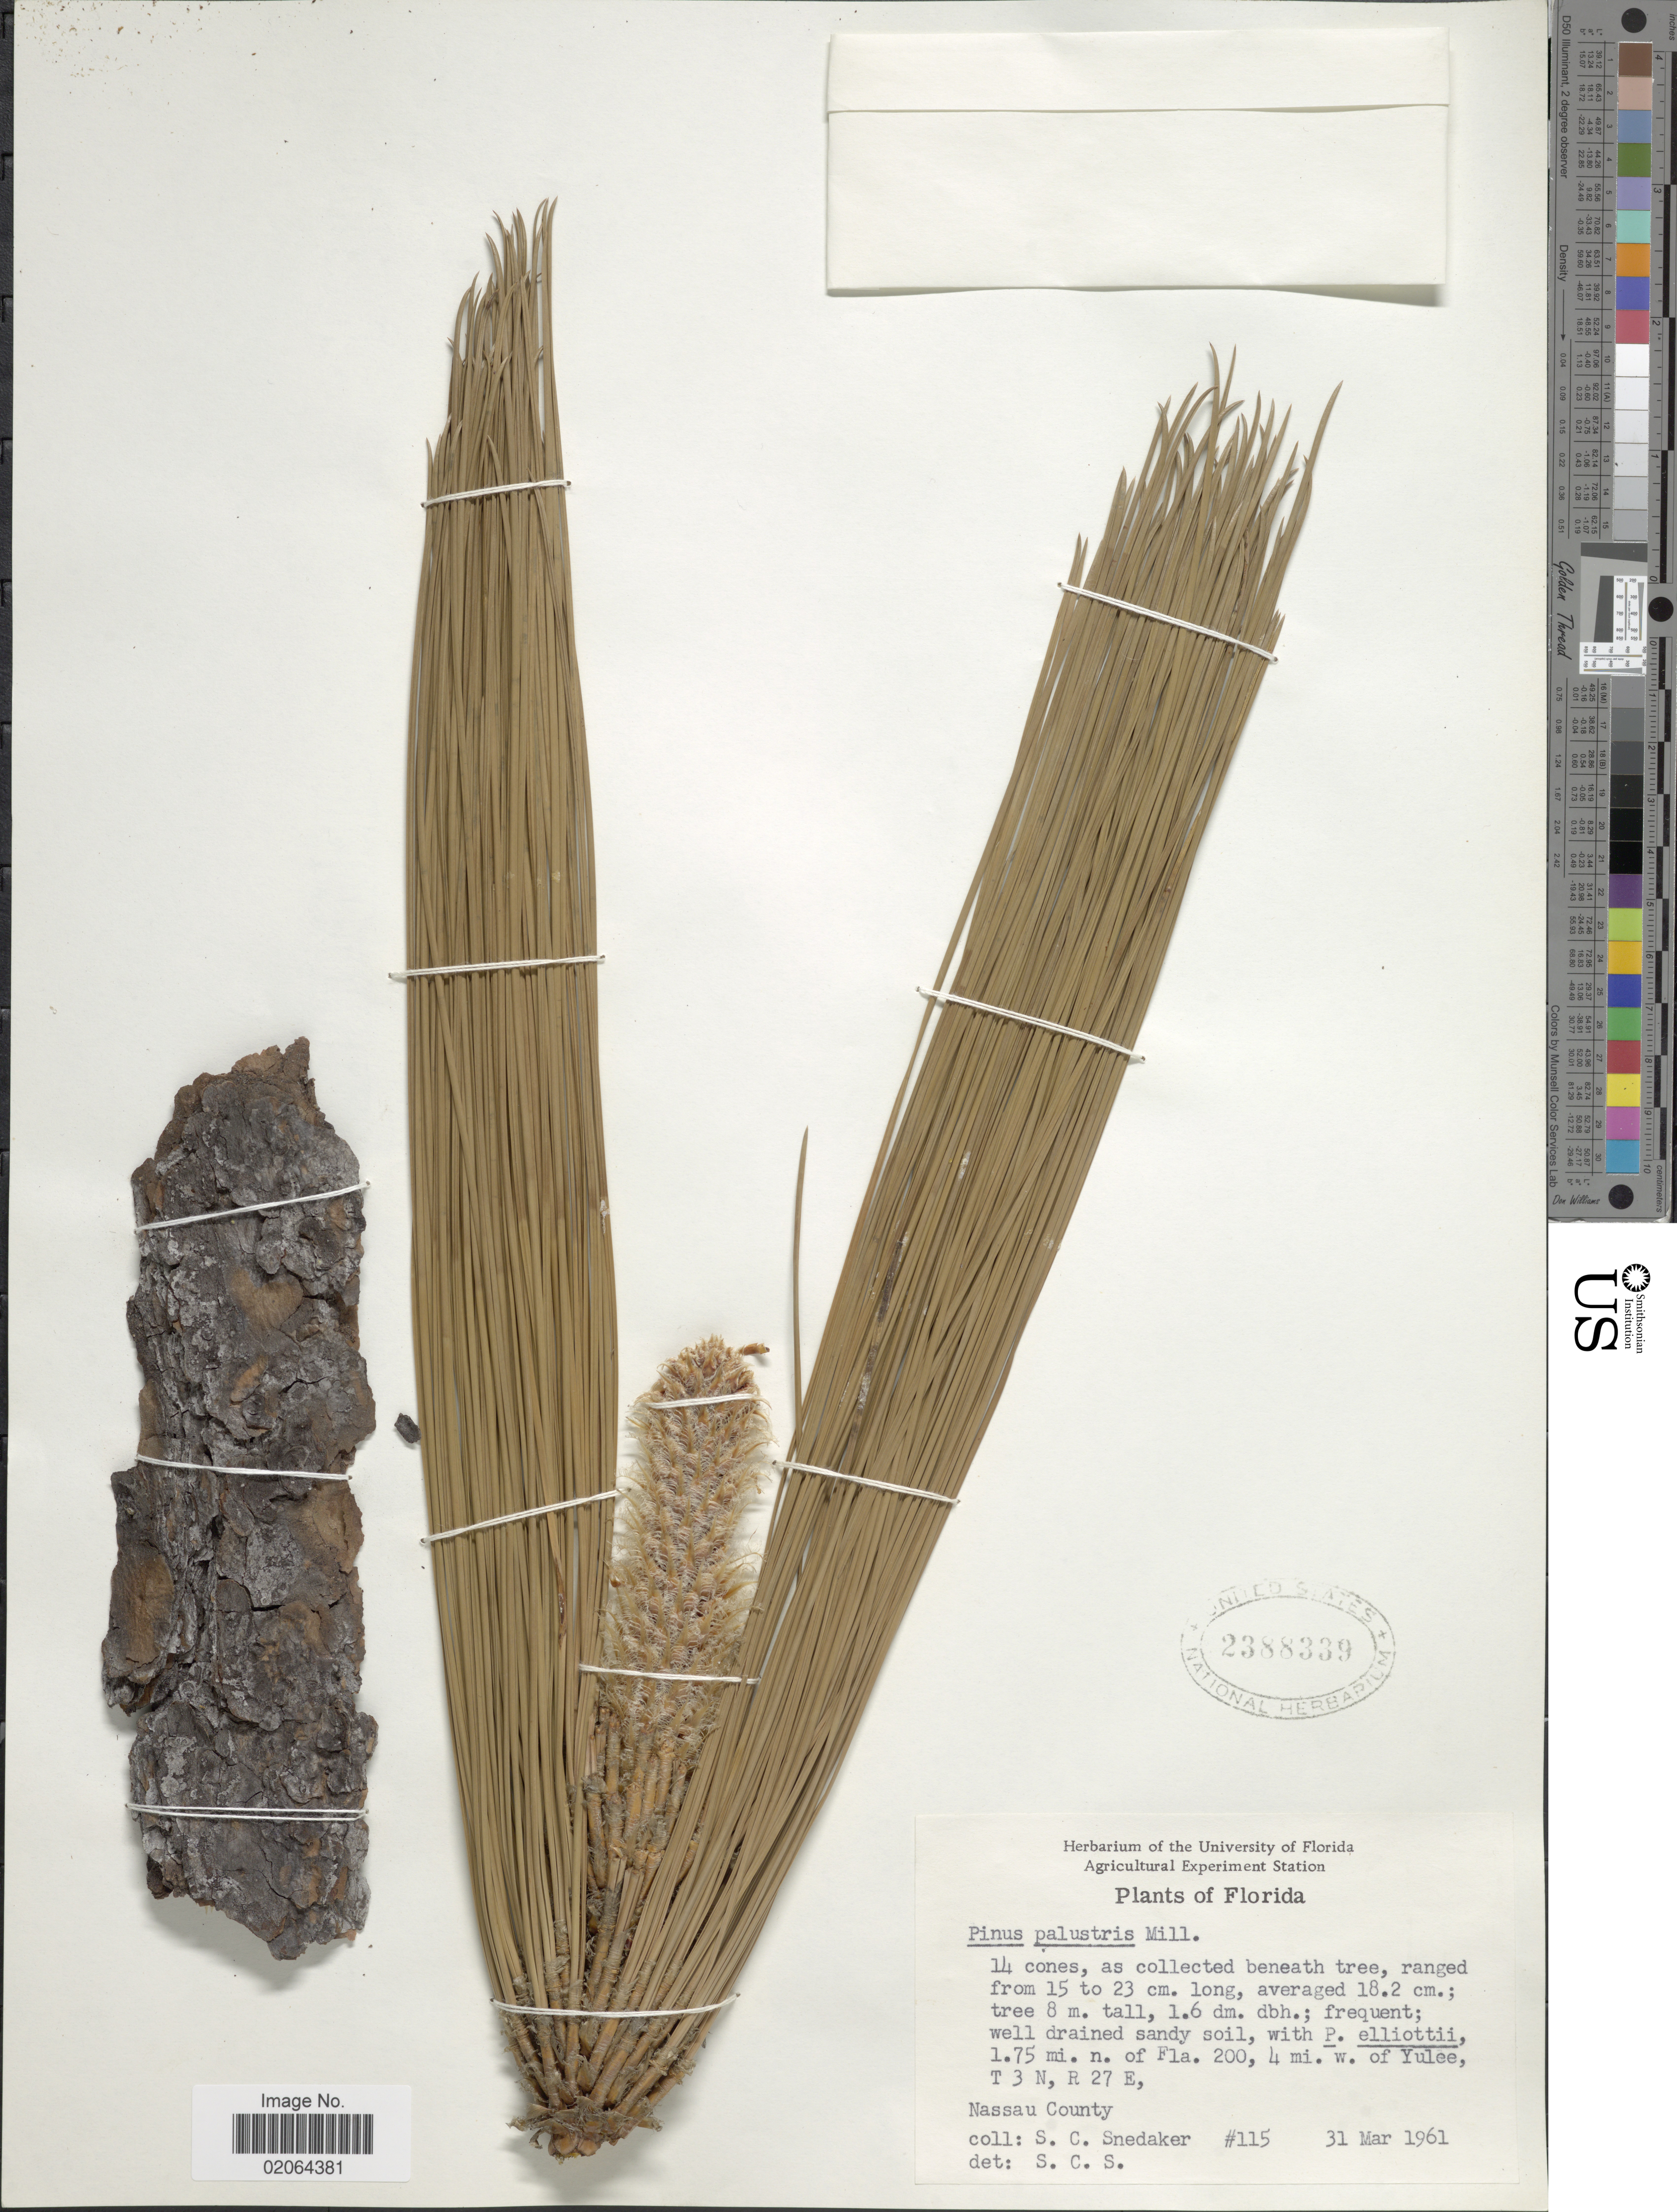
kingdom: Plantae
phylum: Tracheophyta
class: Pinopsida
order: Pinales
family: Pinaceae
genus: Pinus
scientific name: Pinus palustris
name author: Mill.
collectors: S. Snedaker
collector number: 115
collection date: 1961-03-31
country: United States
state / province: Florida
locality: Florida. 14 cones, 1.75 mi.n. of Fla. 4 mi. w of Yulee, Nassau County.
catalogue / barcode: US 2388339